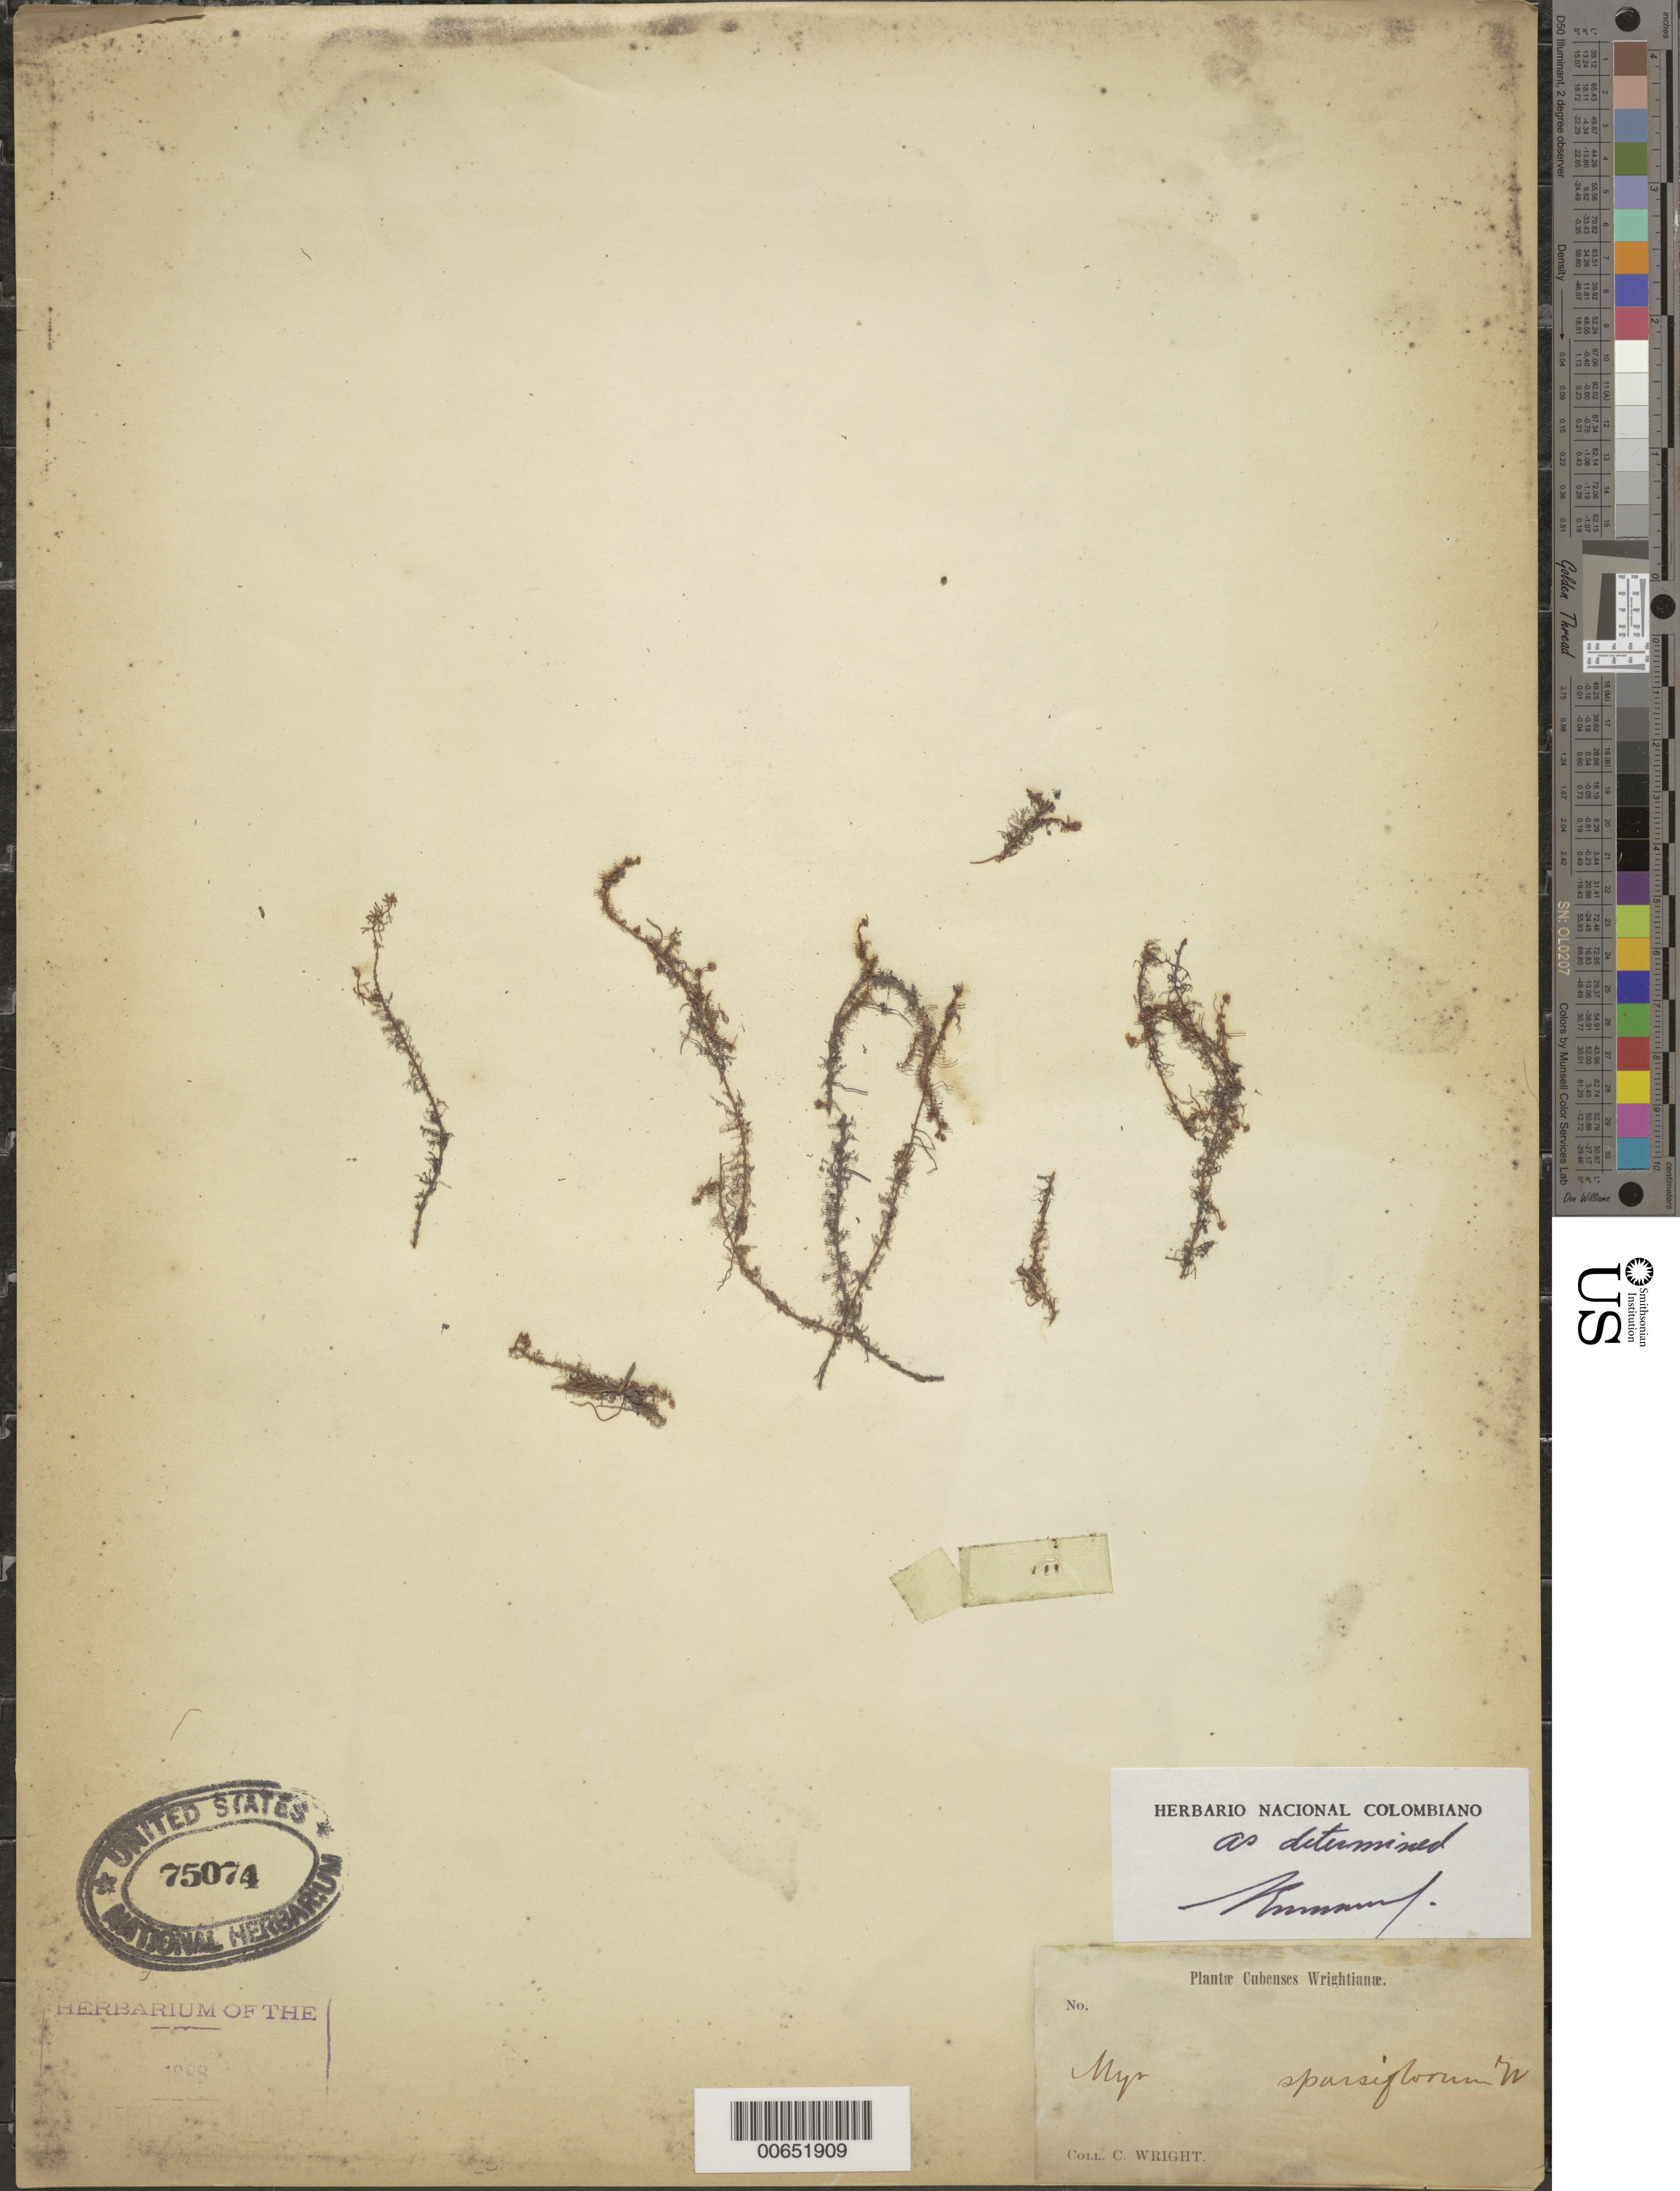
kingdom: Plantae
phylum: Tracheophyta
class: Magnoliopsida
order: Saxifragales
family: Haloragaceae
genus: Myriophyllum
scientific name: Myriophyllum sparsiflorum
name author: C. Wright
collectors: C. Wright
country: Cuba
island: Greater Antilles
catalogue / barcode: US 75074